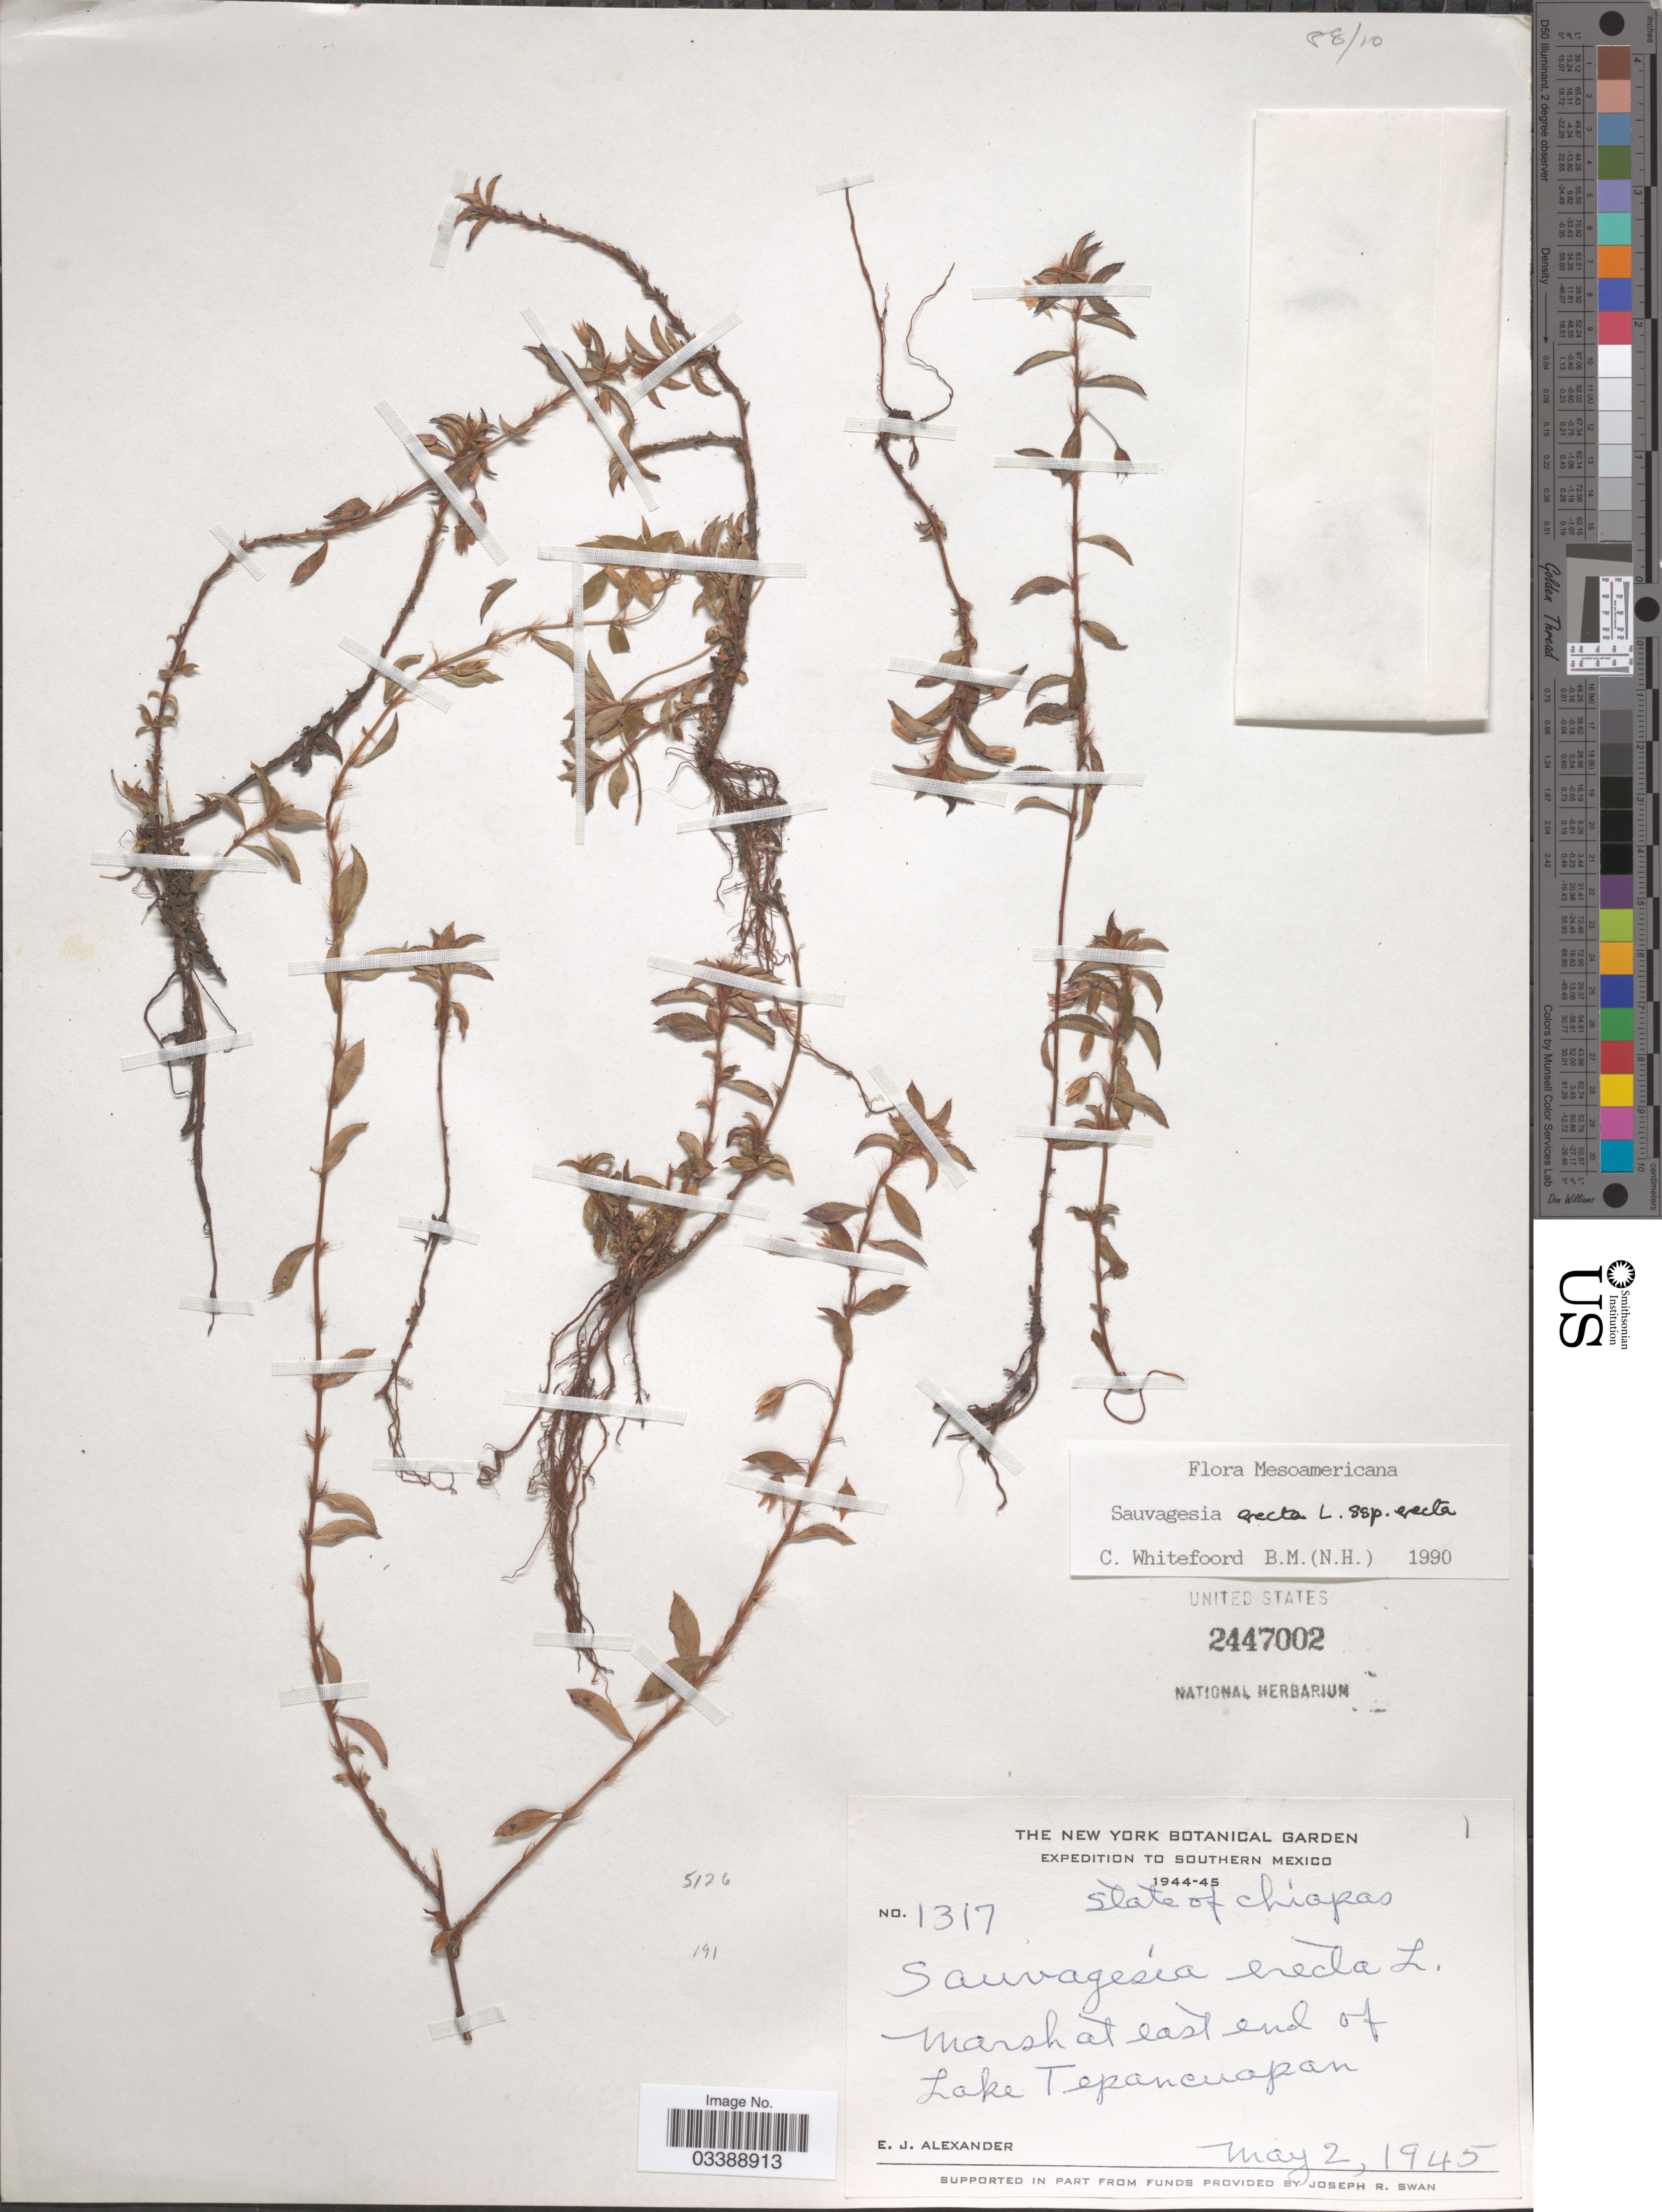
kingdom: Plantae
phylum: Tracheophyta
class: Magnoliopsida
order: Malpighiales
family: Ochnaceae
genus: Sauvagesia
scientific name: Sauvagesia erecta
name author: L.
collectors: E. J. Alexander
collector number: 1317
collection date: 1945-05-02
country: Mexico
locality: Southern Mexico. Marsh at east end of Lake Tepancuapan.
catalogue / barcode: US 2447002